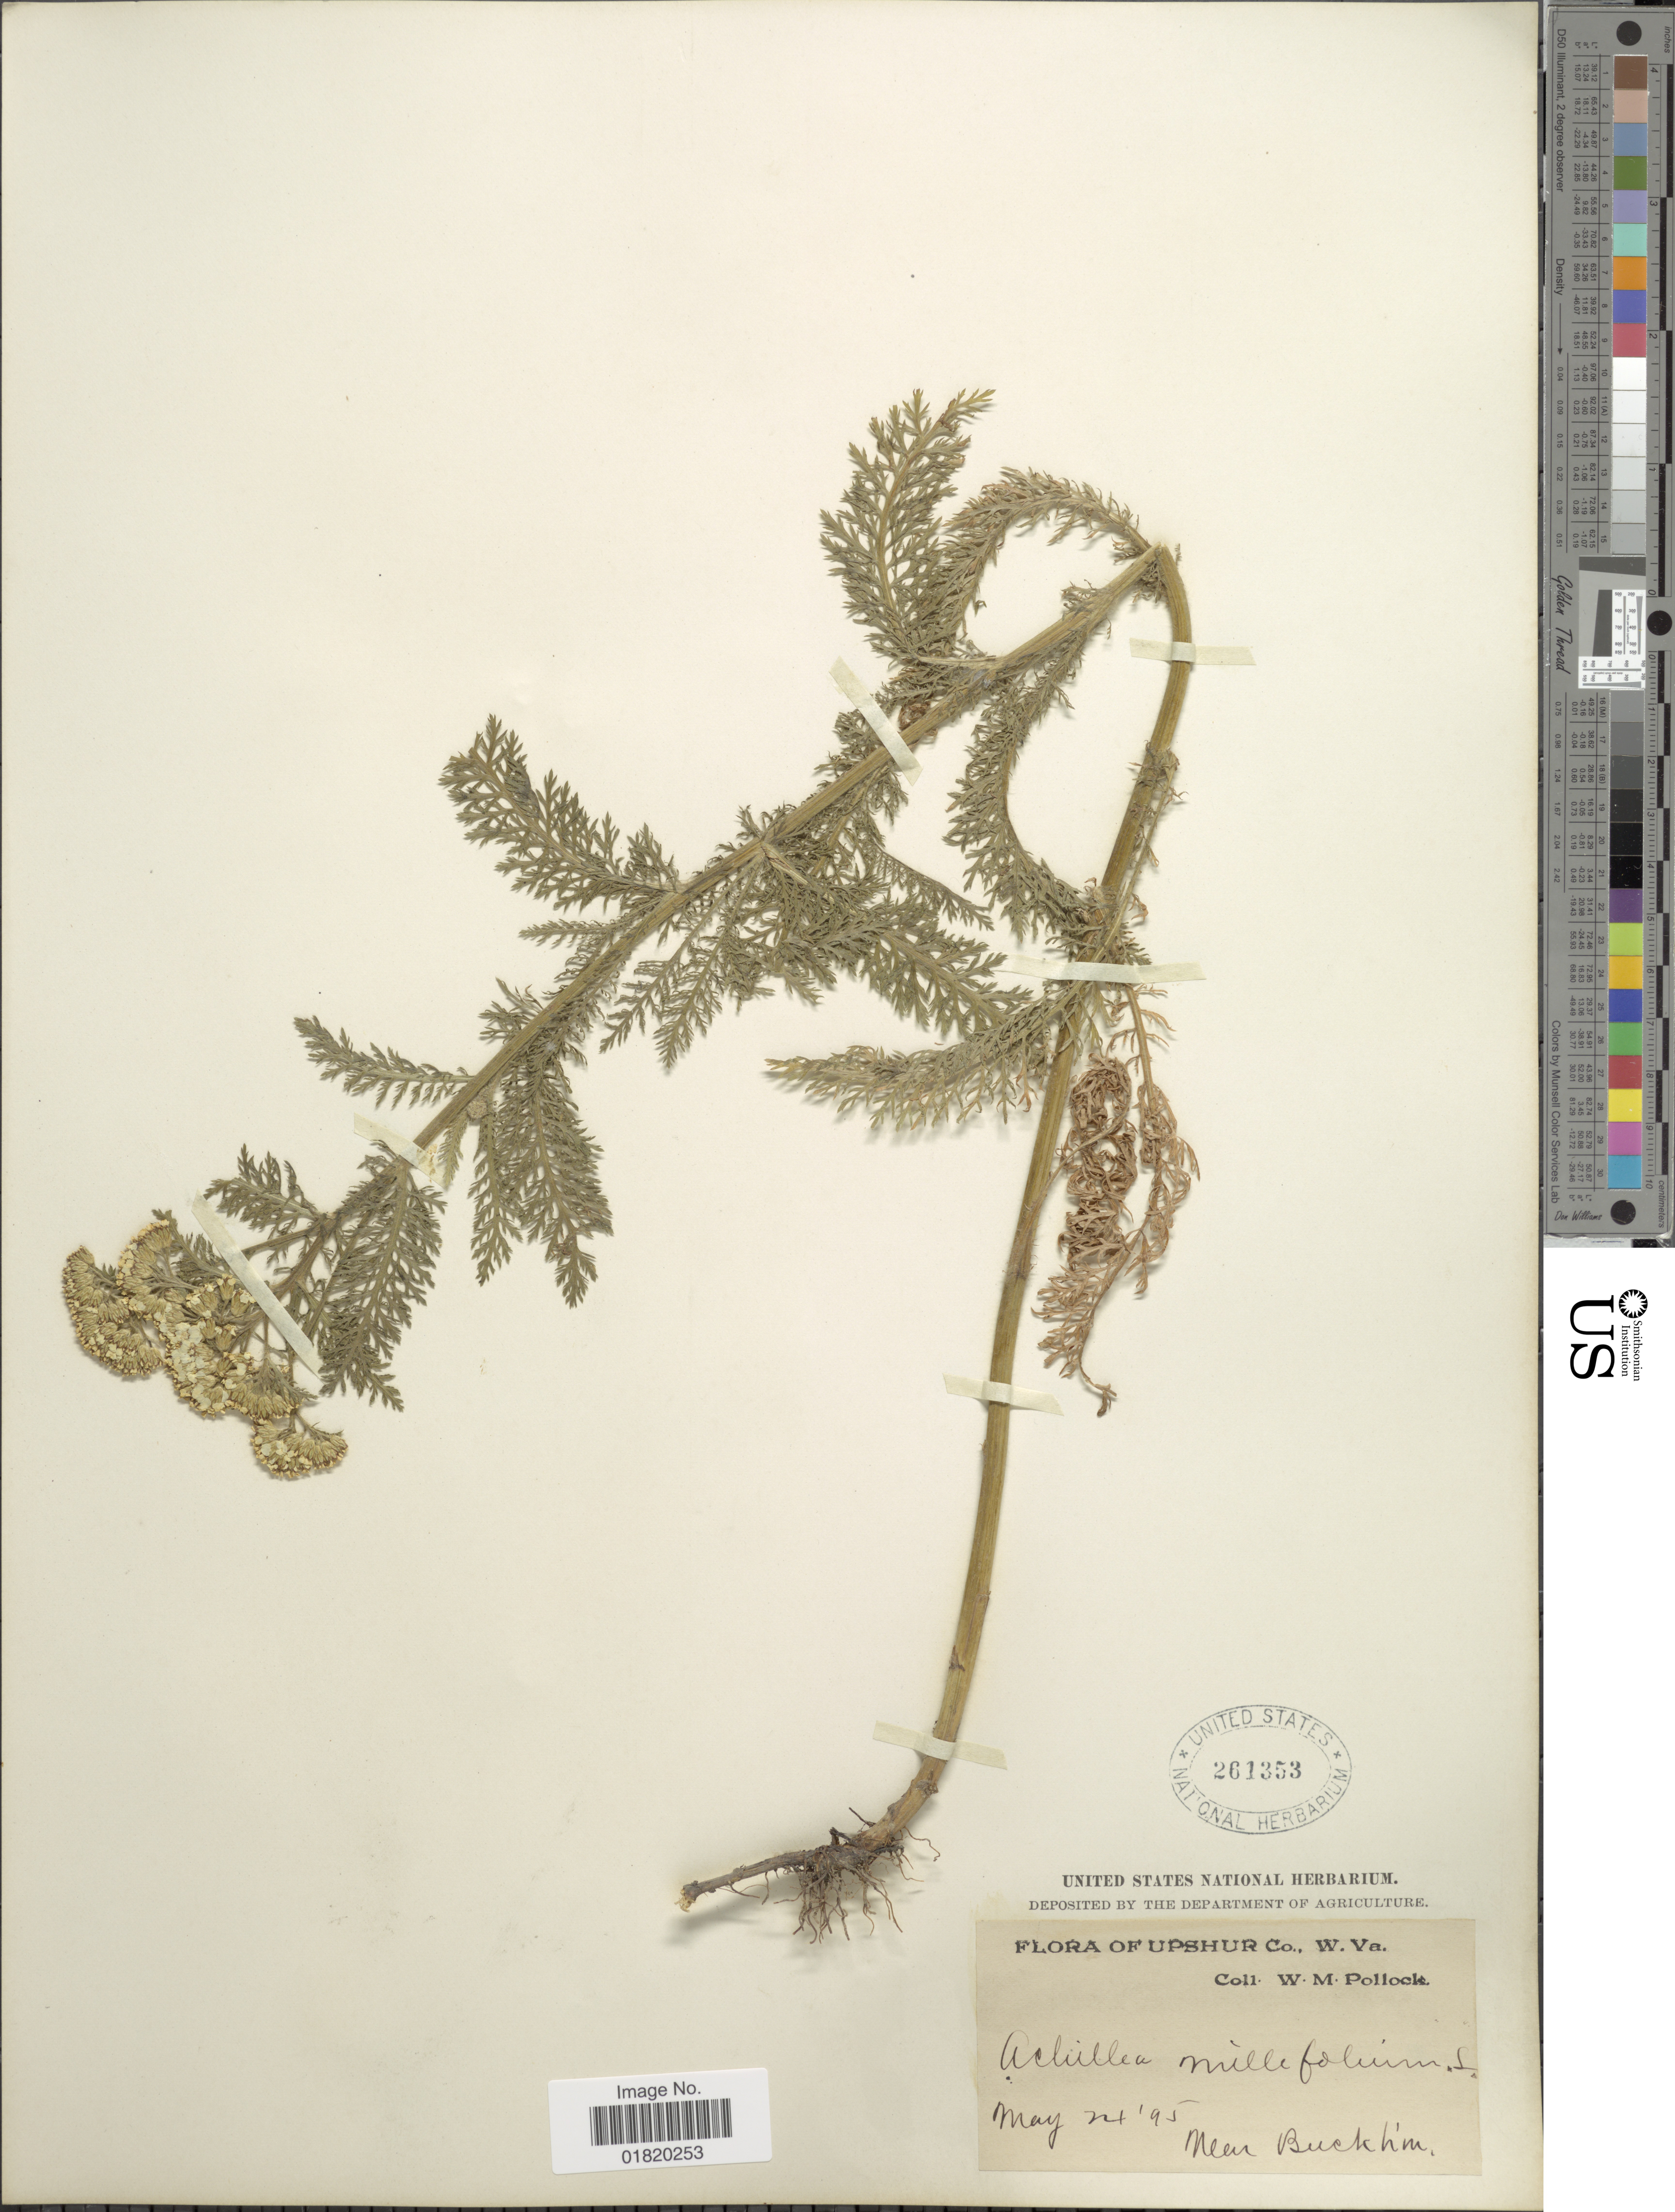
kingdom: Plantae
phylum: Tracheophyta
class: Magnoliopsida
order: Asterales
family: Asteraceae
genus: Achillea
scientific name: Achillea millefolium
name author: L.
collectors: W. M. Pollock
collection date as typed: Transcribed d/m/y: 24/5/95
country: United States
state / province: West Virginia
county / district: Upshur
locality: W.Va. Near Buckh'm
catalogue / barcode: US 261353